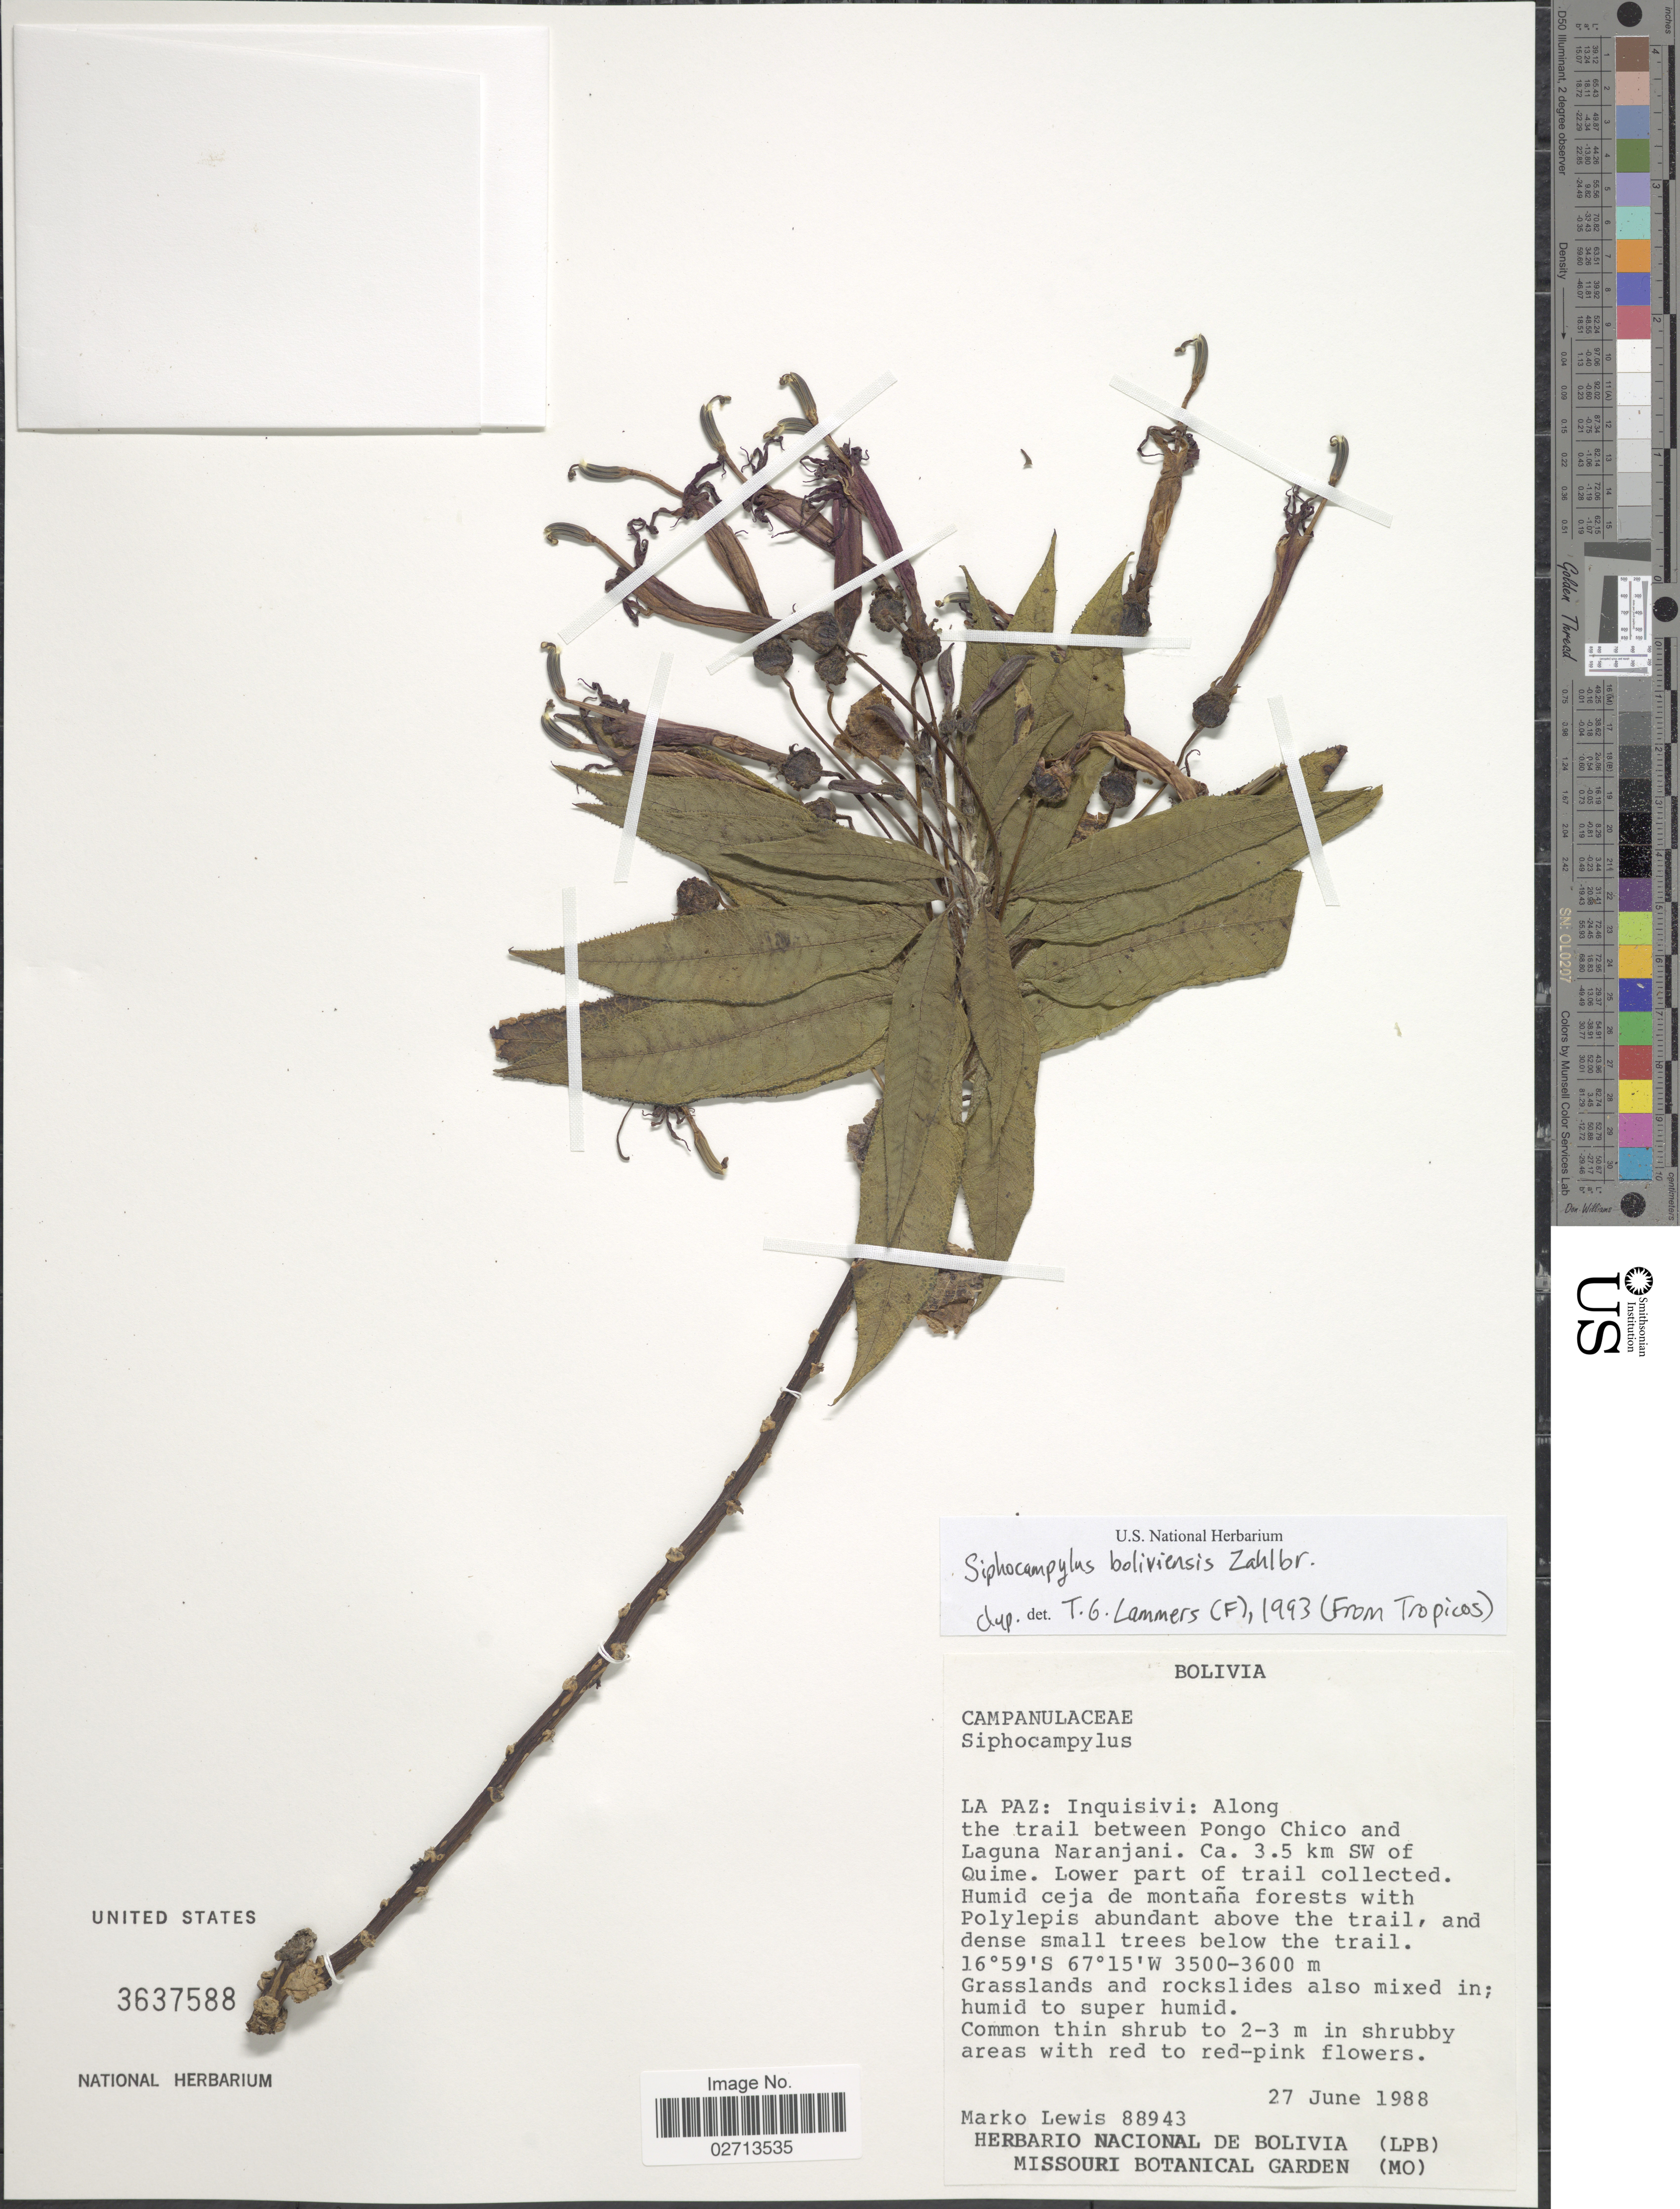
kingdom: Plantae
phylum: Tracheophyta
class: Magnoliopsida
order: Asterales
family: Campanulaceae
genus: Siphocampylus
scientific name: Siphocampylus boliviensis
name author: Zahlbr.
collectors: M. A. Lewis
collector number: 88943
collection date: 1988-06-27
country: Bolivia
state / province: La Paz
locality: Inquisivi: Along the trail between Pongo Chico and Laguna Naranjani. Ca. 3.5 km SW of Quime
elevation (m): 3500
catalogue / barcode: US 3637588